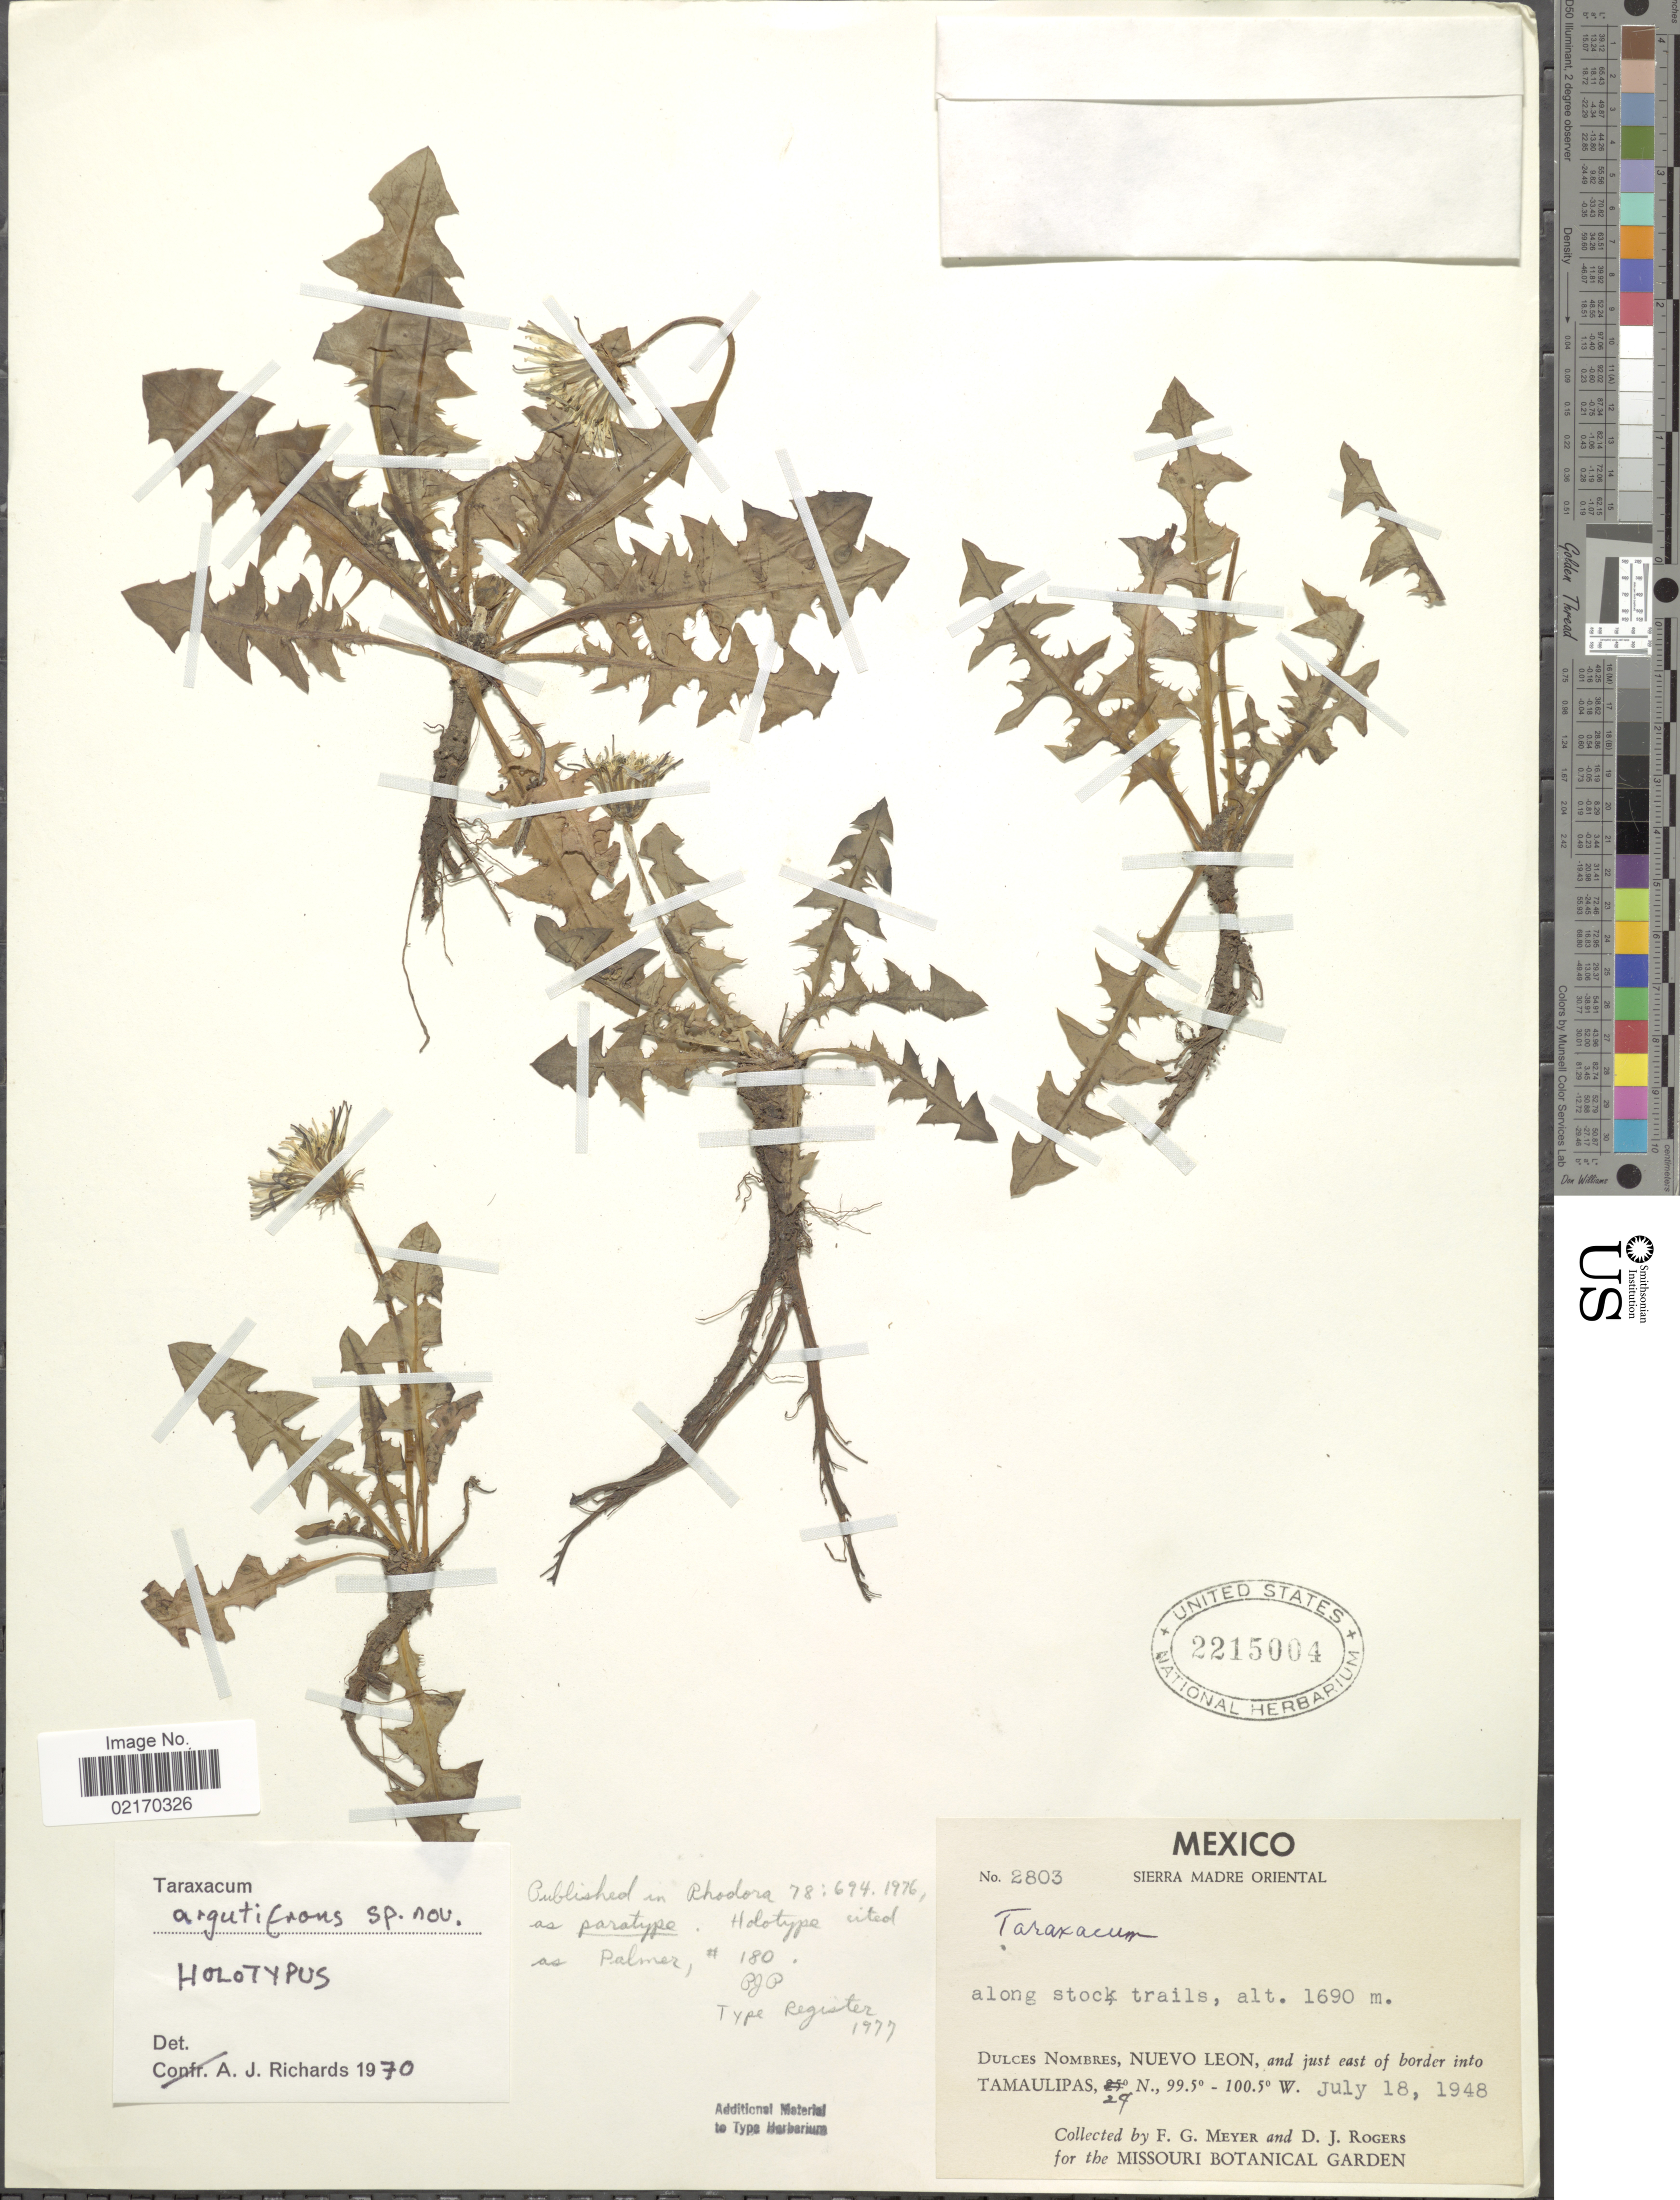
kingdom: Plantae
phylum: Tracheophyta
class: Magnoliopsida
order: Asterales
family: Asteraceae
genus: Taraxacum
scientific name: Taraxacum argutifrons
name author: A.J. Richards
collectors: F. G. Meyer & D. J. Rogers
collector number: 2803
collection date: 1948-07-18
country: Mexico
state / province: Nuevo León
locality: Dulces Nombres, and just east of border into Tamaulipas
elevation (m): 1690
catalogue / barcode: US 2215004